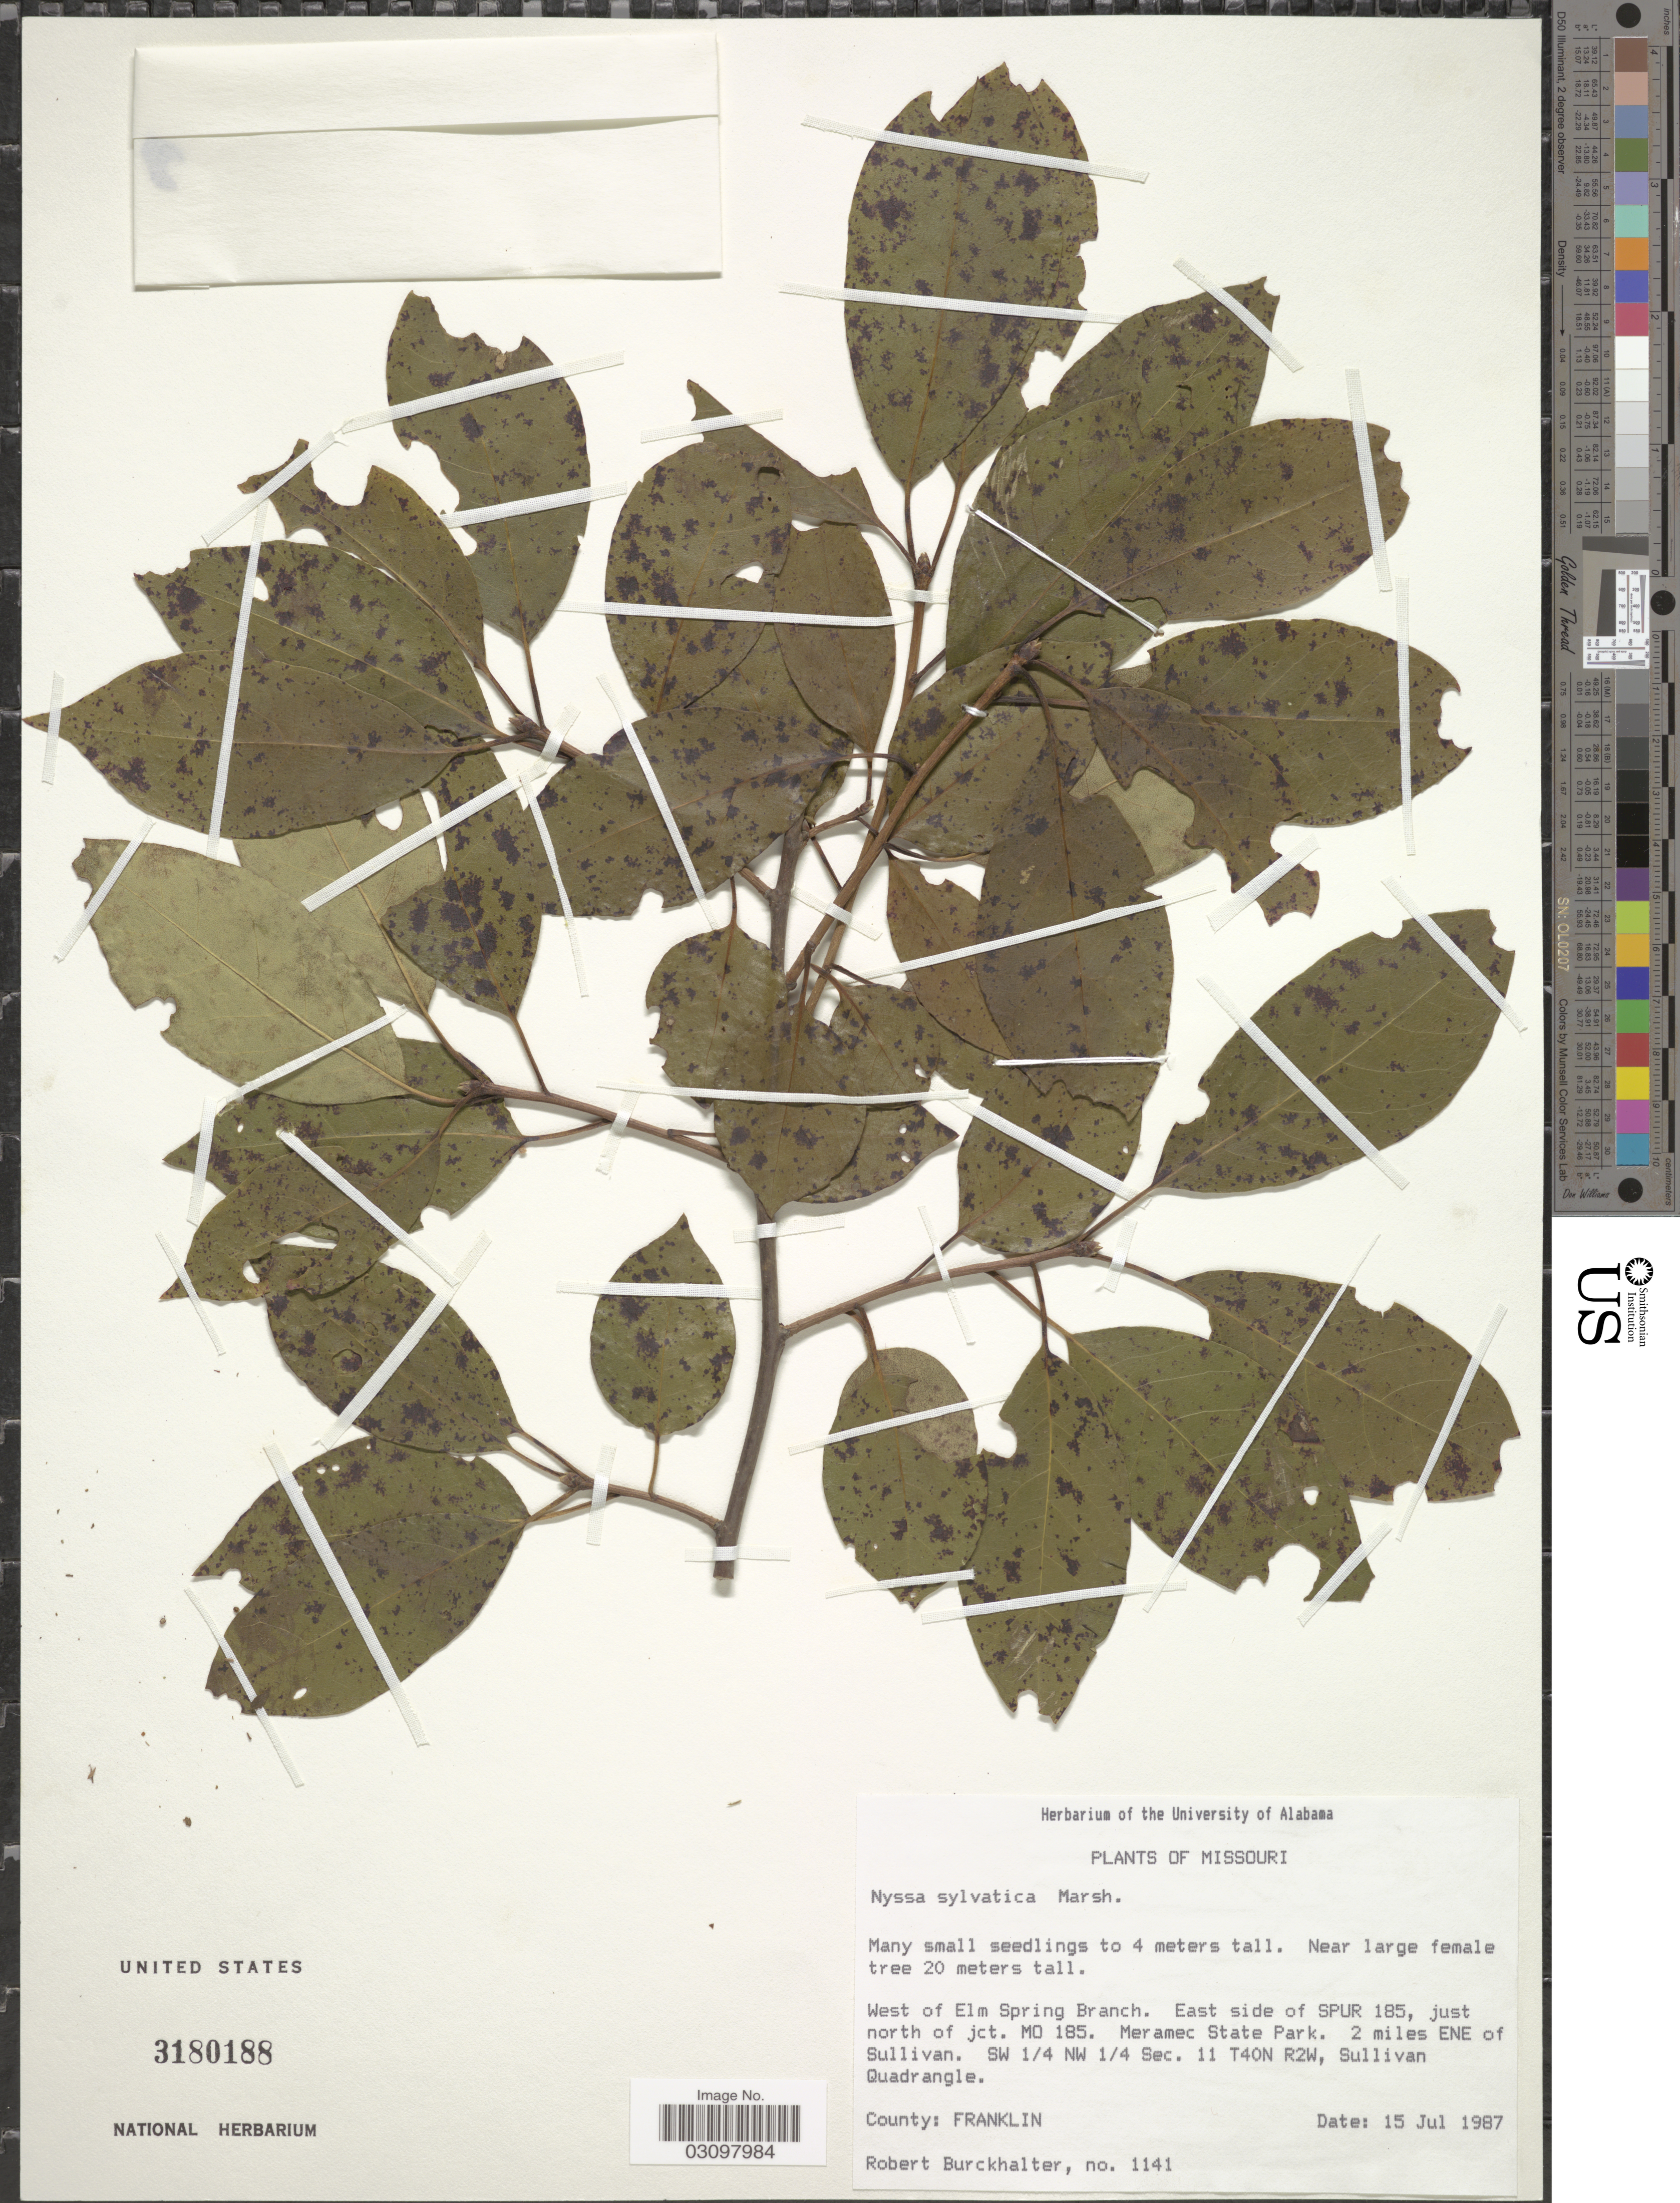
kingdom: Plantae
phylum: Tracheophyta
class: Magnoliopsida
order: Cornales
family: Nyssaceae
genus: Nyssa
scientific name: Nyssa sylvatica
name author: Marshall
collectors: R. Burckhalter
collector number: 1141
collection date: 1987-07-15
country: United States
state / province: Missouri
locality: West of Elm Spring Branch. East side of Spur 185, just north of jct. MO 185. Meramec State Park. 2 miles ENE of Sullivan. SW 1/4 NW 1/4 Sec. 11 T40N R2W, Sullivan Quadrangle. County: Franklin.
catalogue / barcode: US 3180188